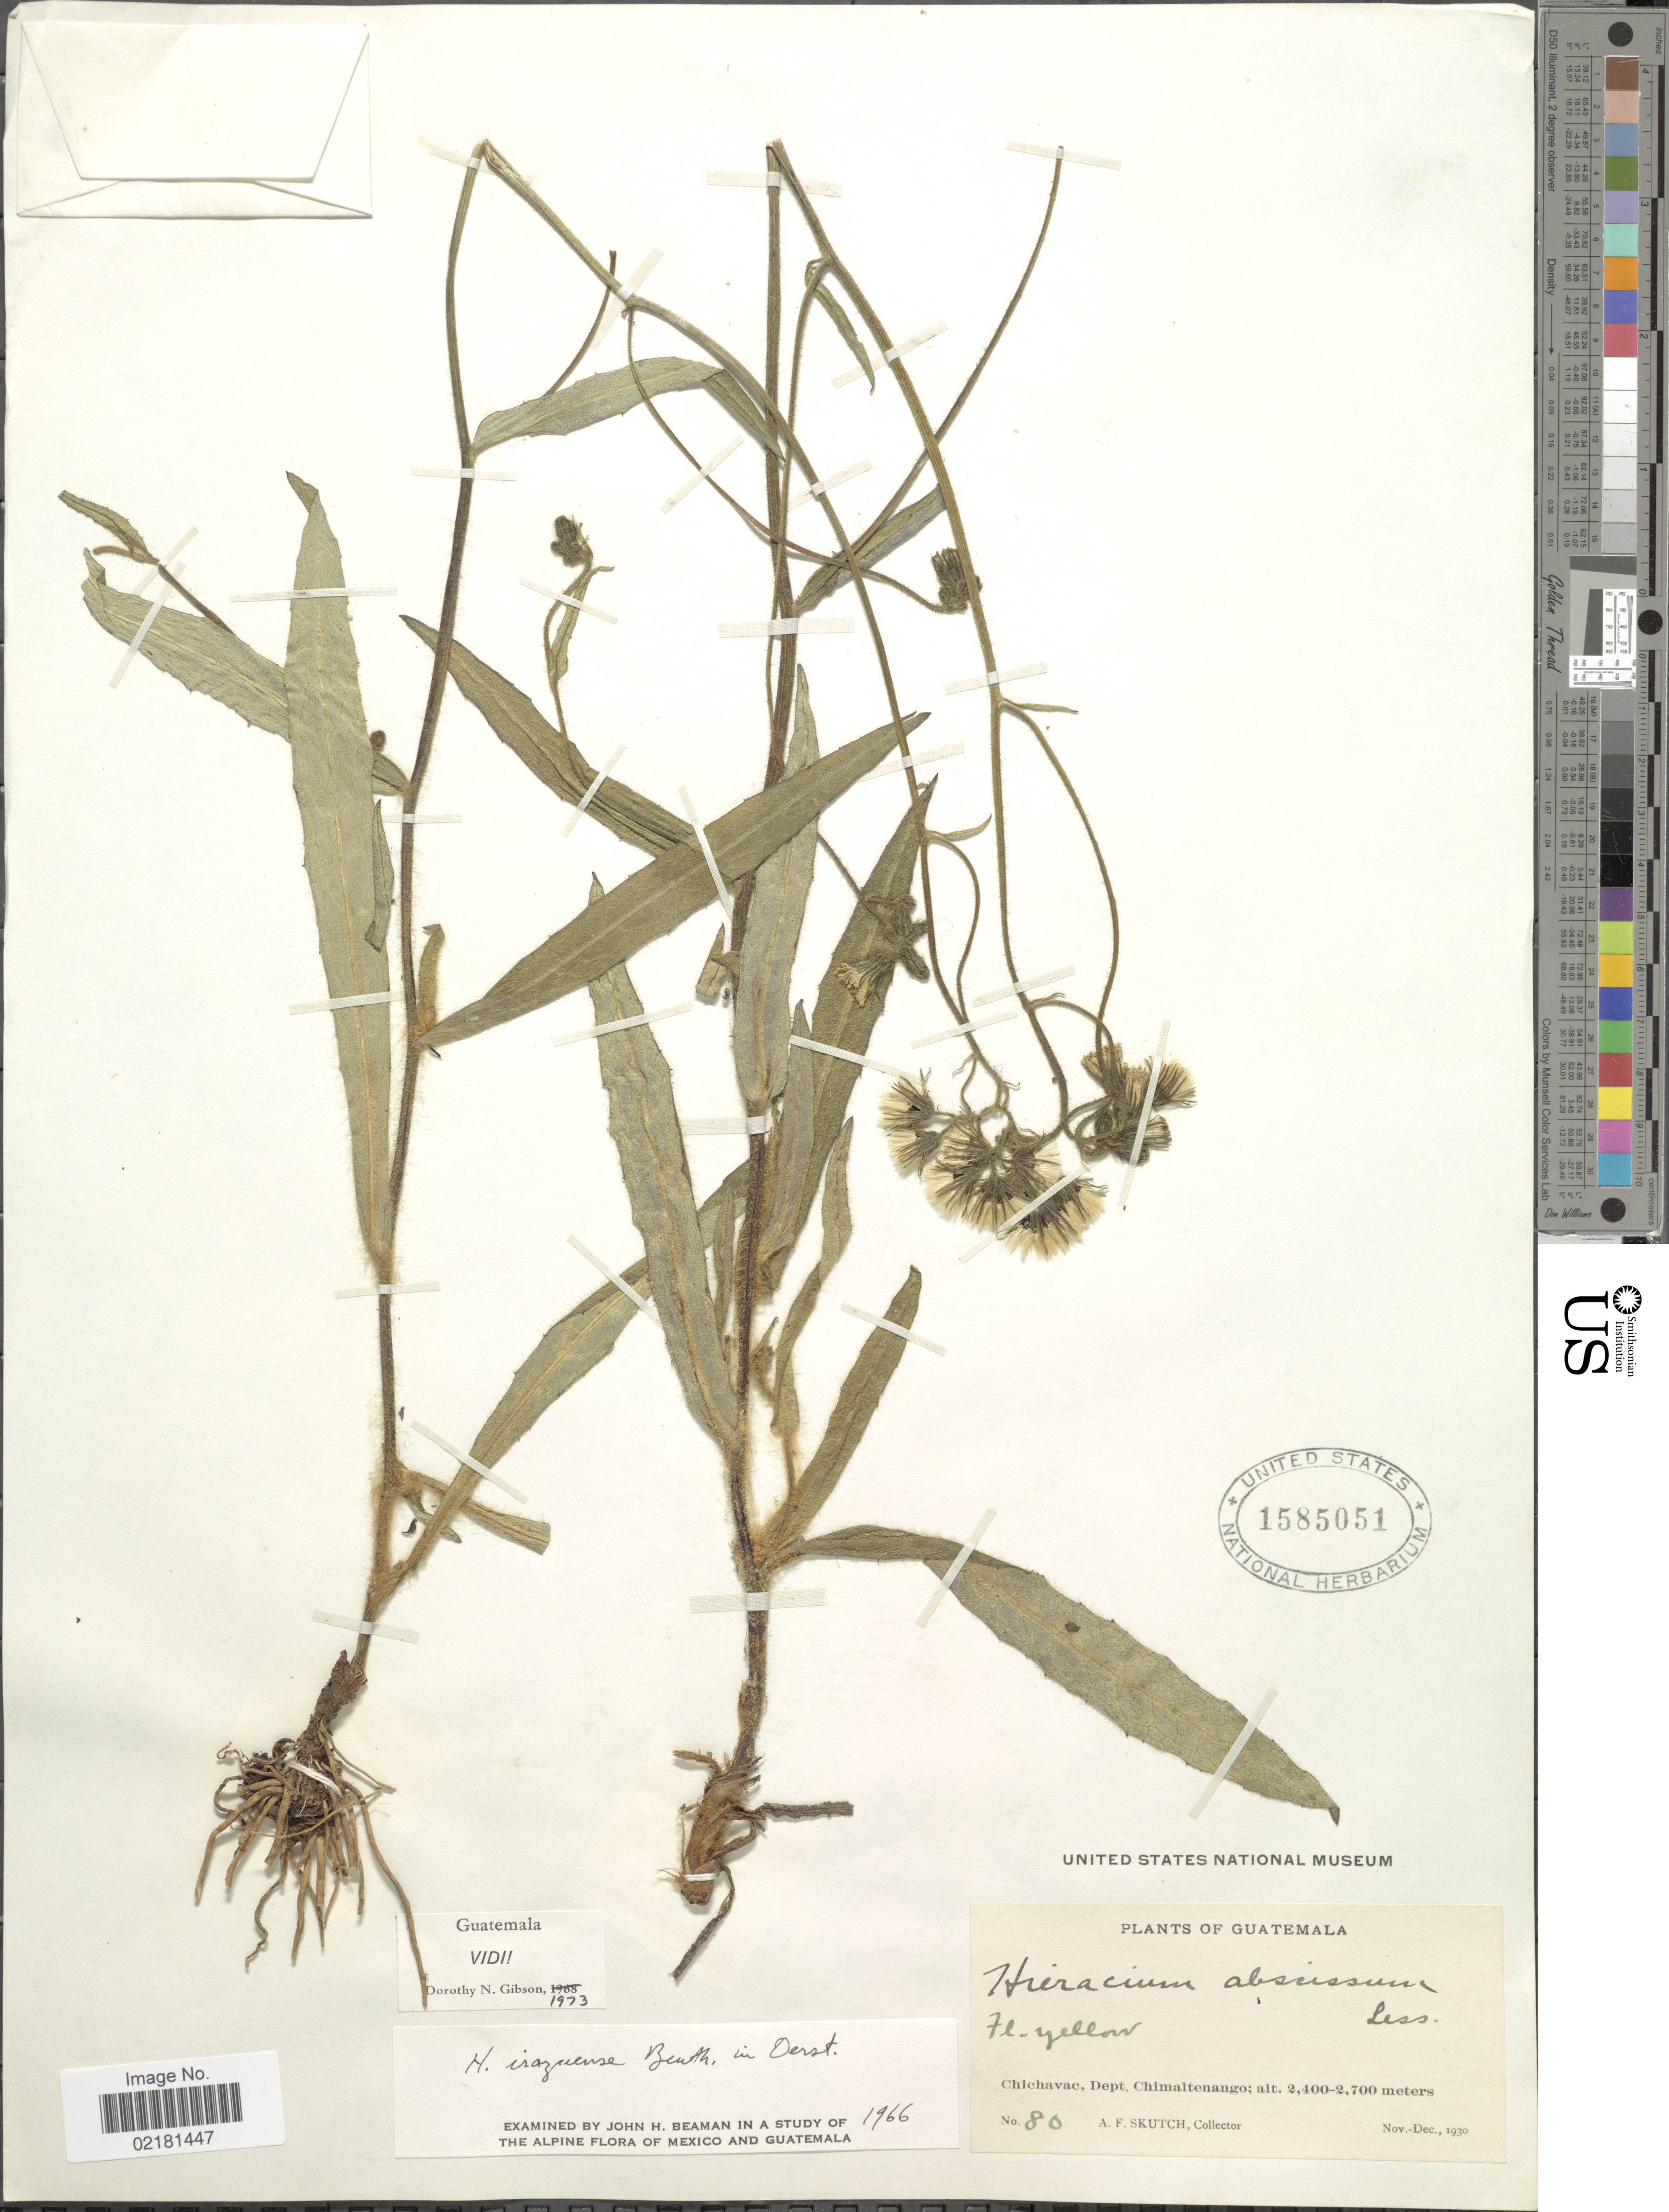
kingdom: Plantae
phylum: Tracheophyta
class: Magnoliopsida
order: Asterales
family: Asteraceae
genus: Hieracium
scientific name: Hieracium irasuense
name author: Benth.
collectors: A. F. Skutch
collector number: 80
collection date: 1930-11/1930-12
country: Guatemala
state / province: Chimaltenango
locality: Chichavac.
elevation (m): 2400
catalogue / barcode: US 1585051